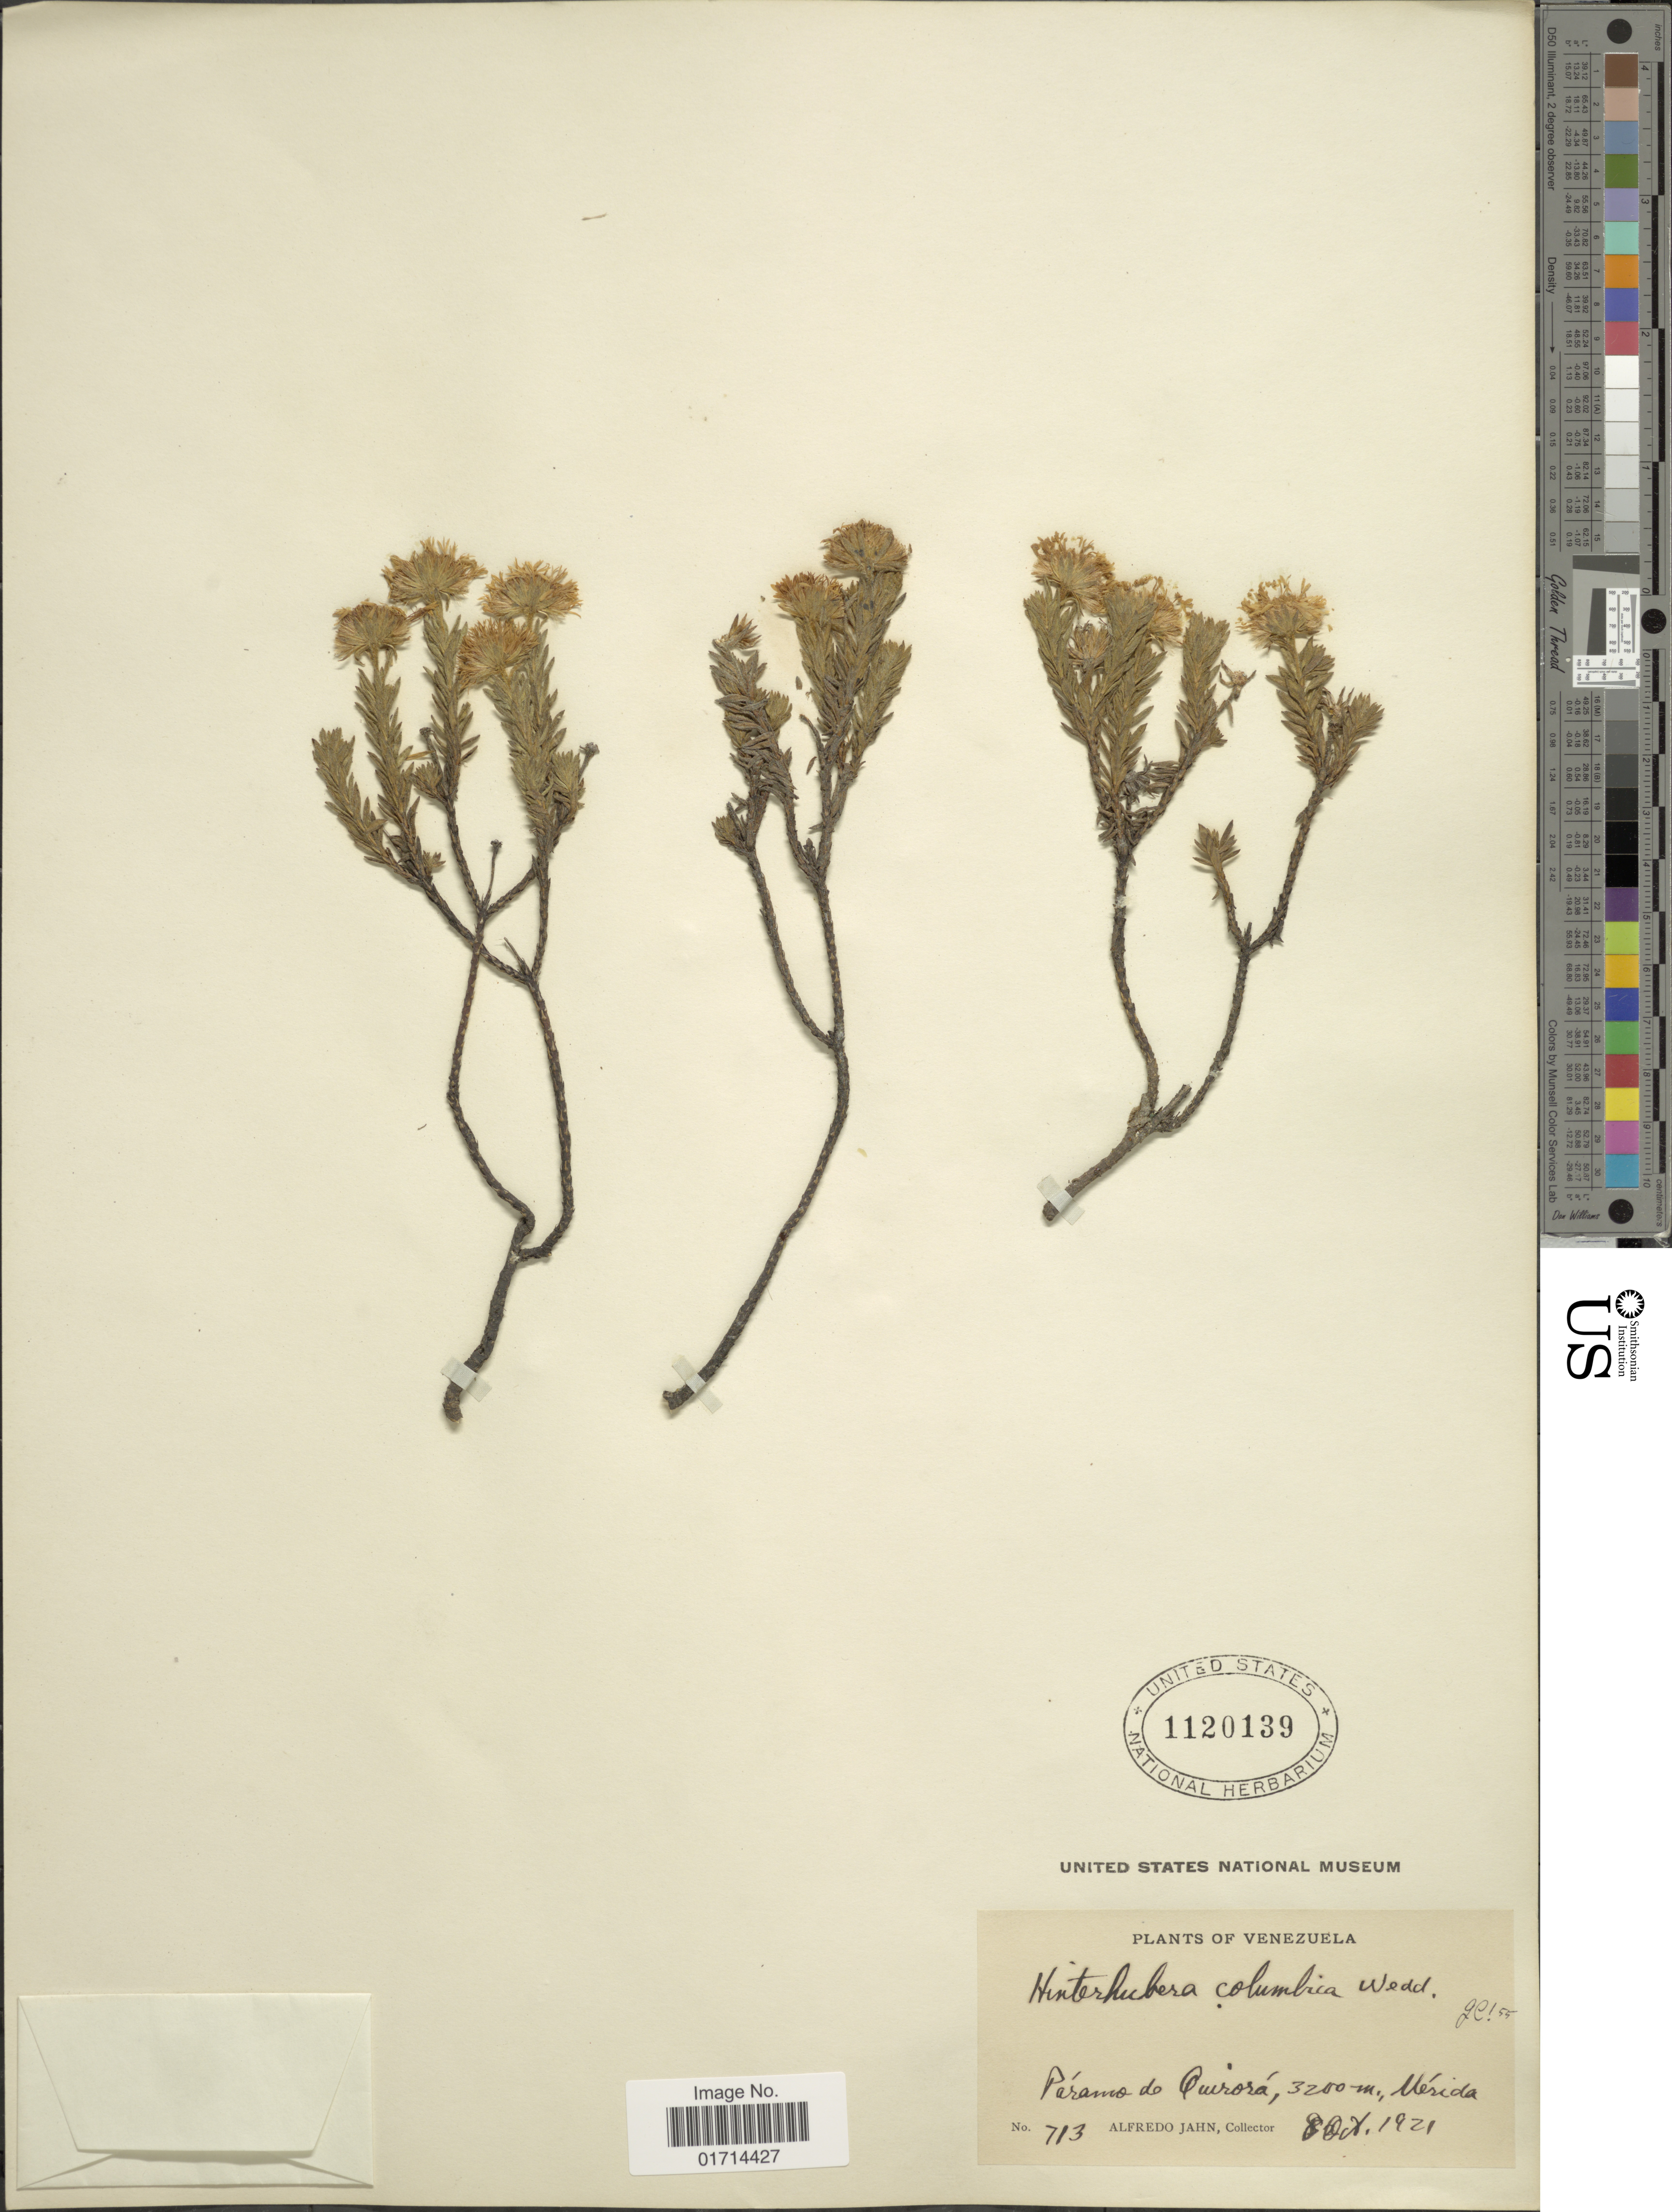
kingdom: Plantae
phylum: Tracheophyta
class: Magnoliopsida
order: Asterales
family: Asteraceae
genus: Hinterhubera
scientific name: Hinterhubera columbica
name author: Sch. Bip. ex Wedd.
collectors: A. Jahn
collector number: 713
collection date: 1921-10-08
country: Venezuela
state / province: Mérida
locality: Paramo de Quirora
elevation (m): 3200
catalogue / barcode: US 1120139